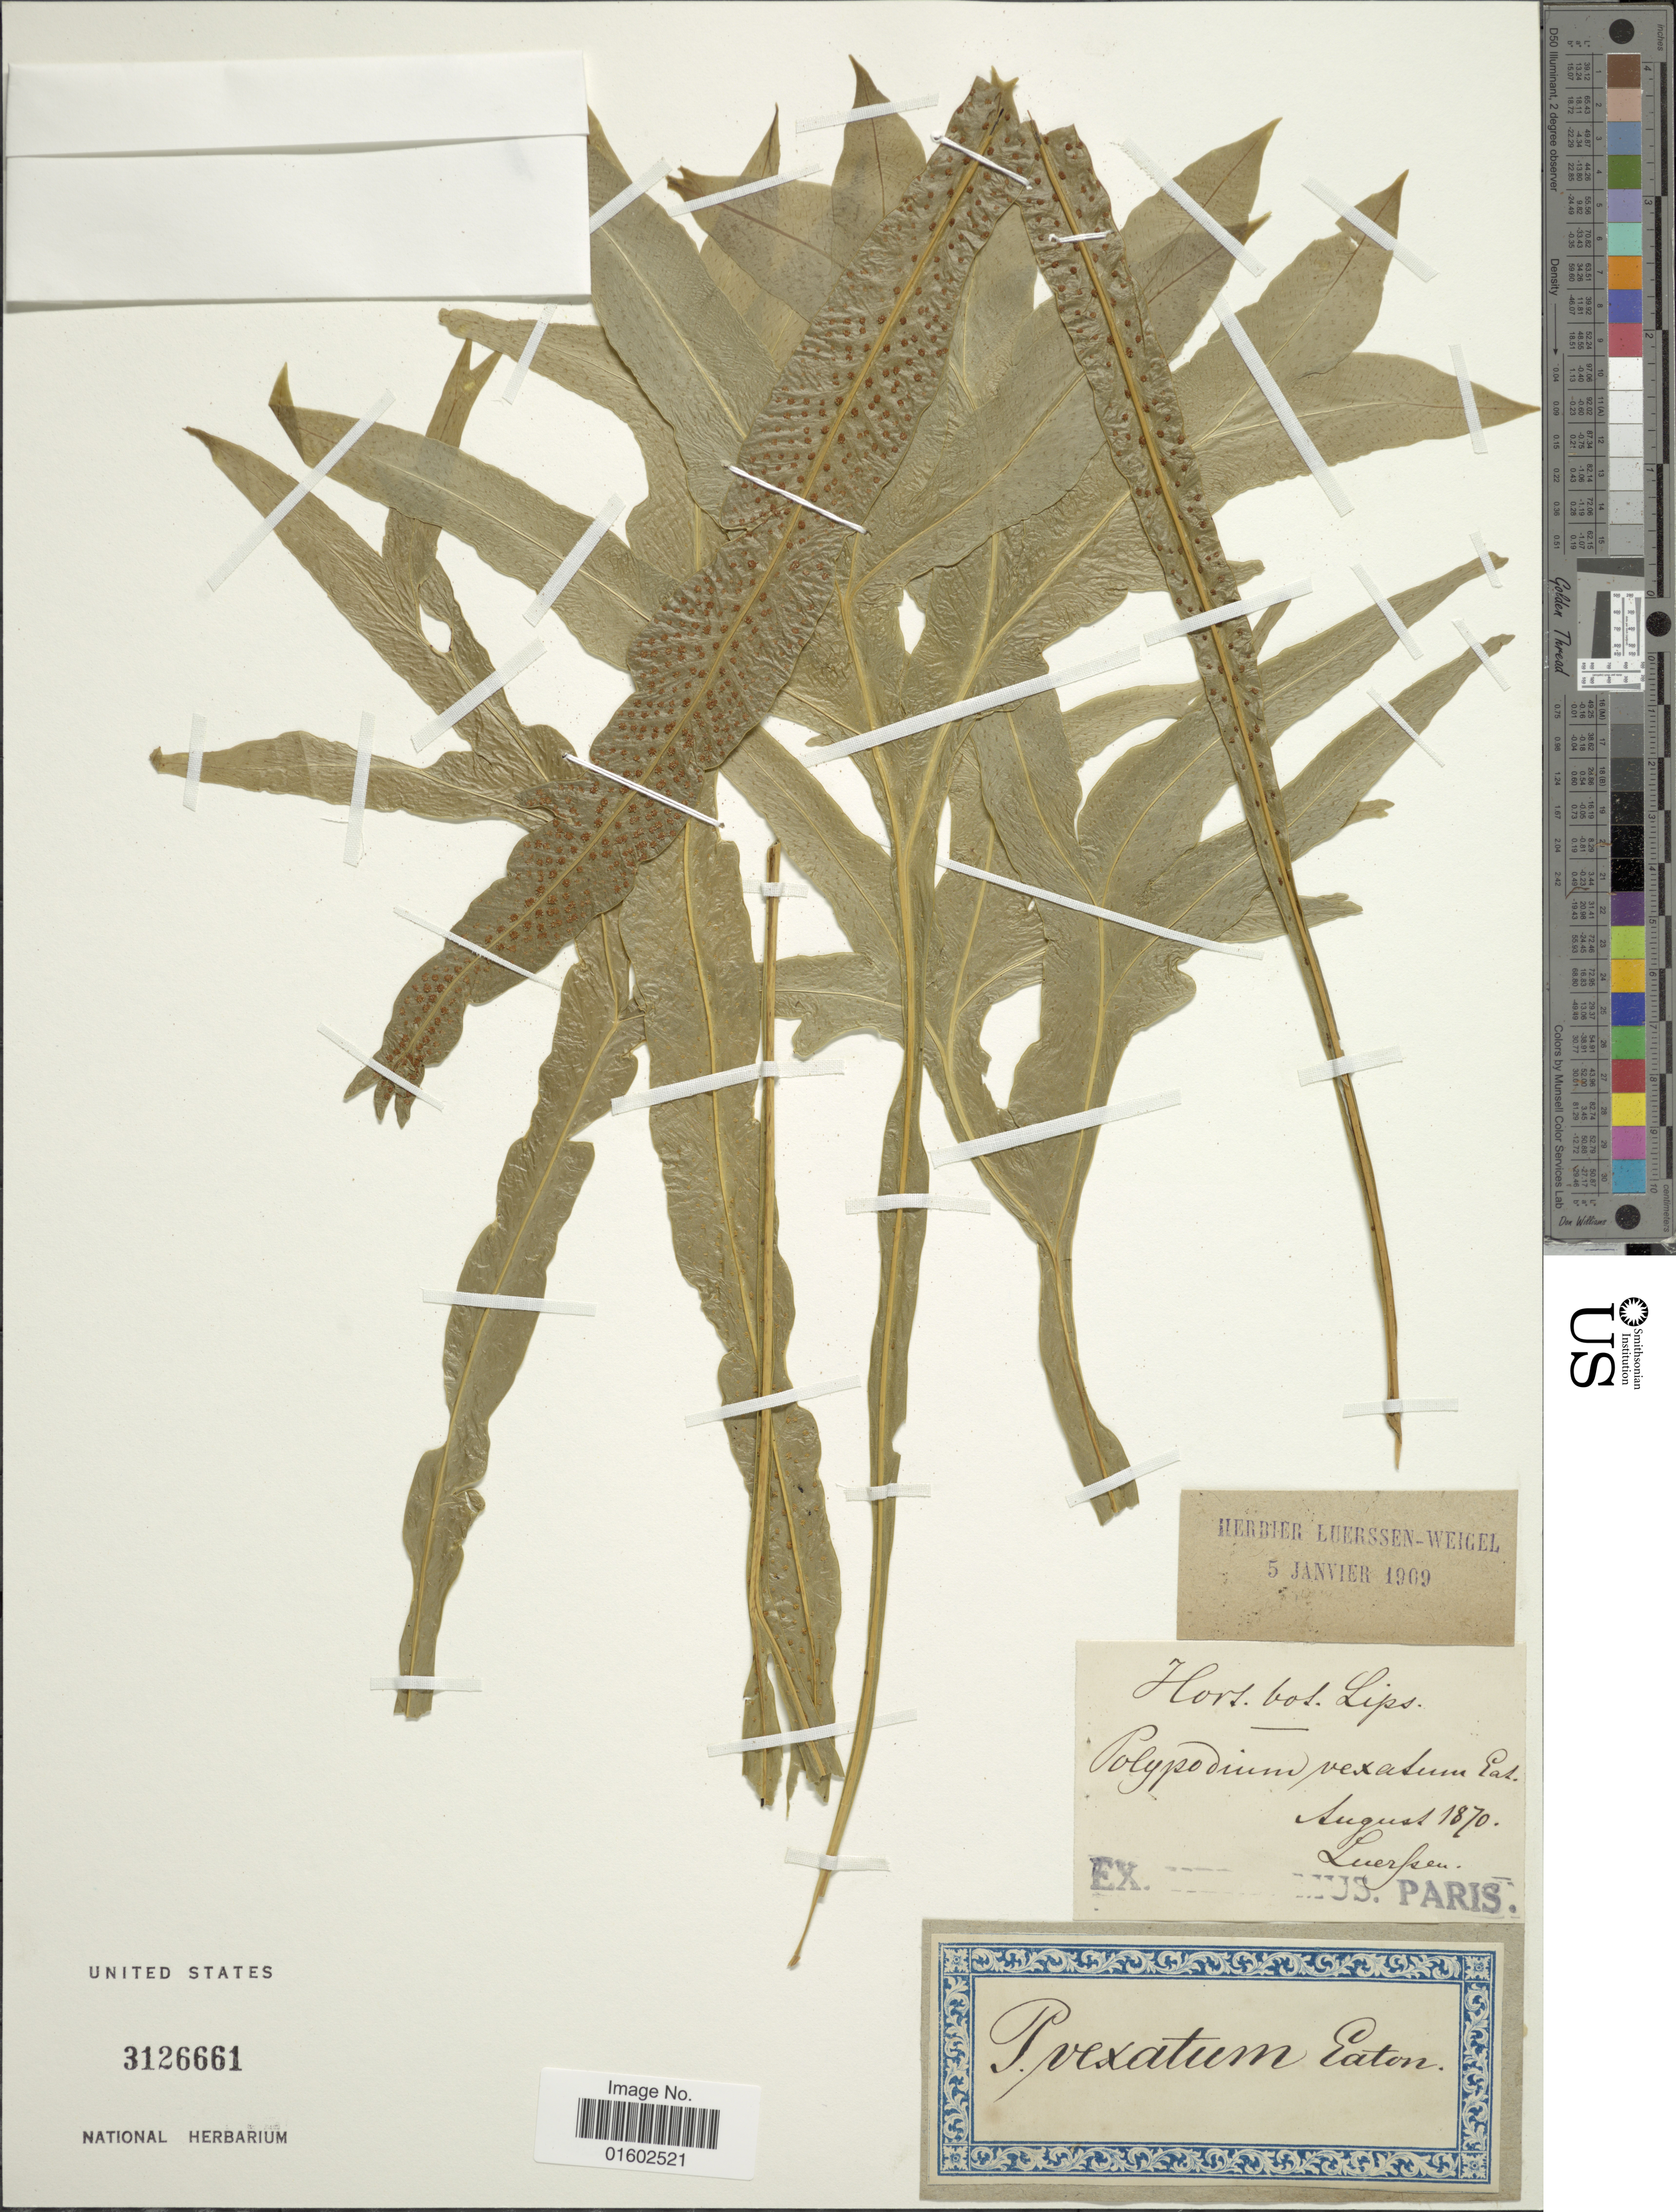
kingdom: Plantae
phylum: Tracheophyta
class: Polypodiopsida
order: Polypodiales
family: Polypodiaceae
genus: Campyloneurum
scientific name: Campyloneurum vexatum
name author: Ching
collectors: Luerssen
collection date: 1870-08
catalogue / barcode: US 3126661